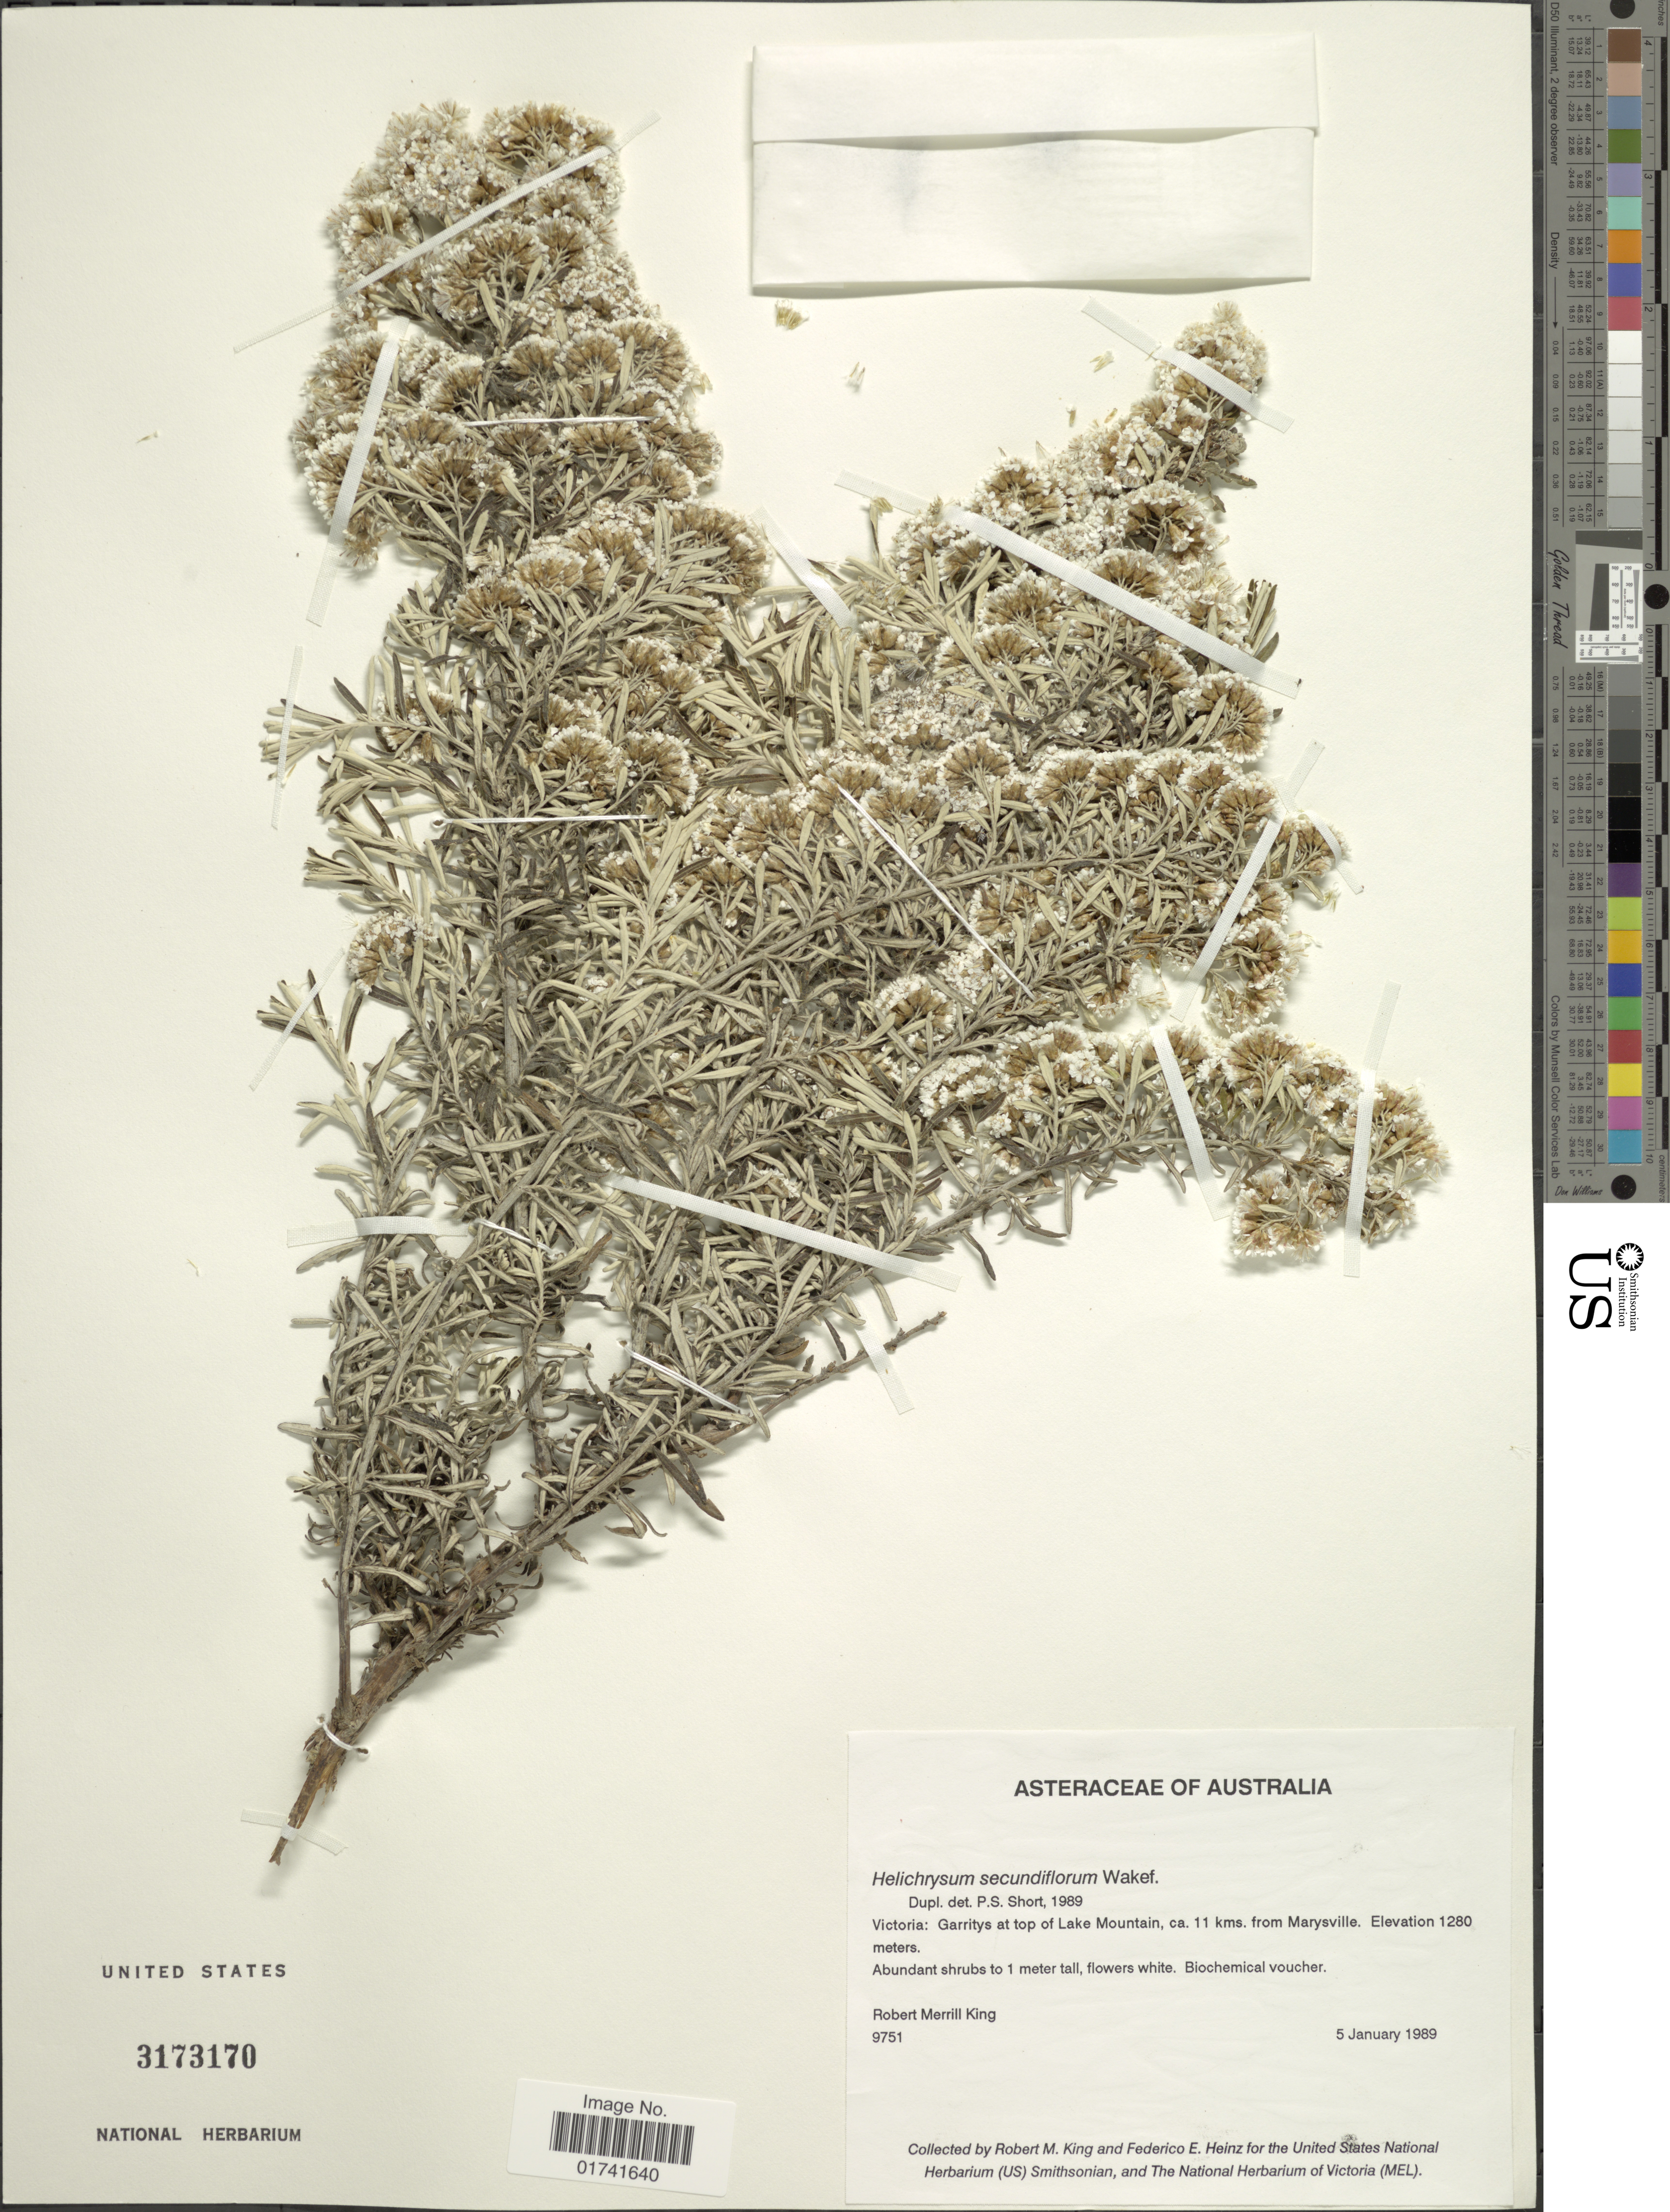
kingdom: Plantae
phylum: Tracheophyta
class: Magnoliopsida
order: Asterales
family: Asteraceae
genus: Ozothamnus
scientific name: Ozothamnus secundiflorus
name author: (N.A. Wakef.) C. Jeffrey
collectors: R. M. King & F. Heinz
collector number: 9751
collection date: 1989-01-05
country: Australia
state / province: Victoria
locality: Victoria: Garritys at top of Lake Mountain, ca. 11 kms. from Marysville.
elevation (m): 1280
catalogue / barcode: US 3173170